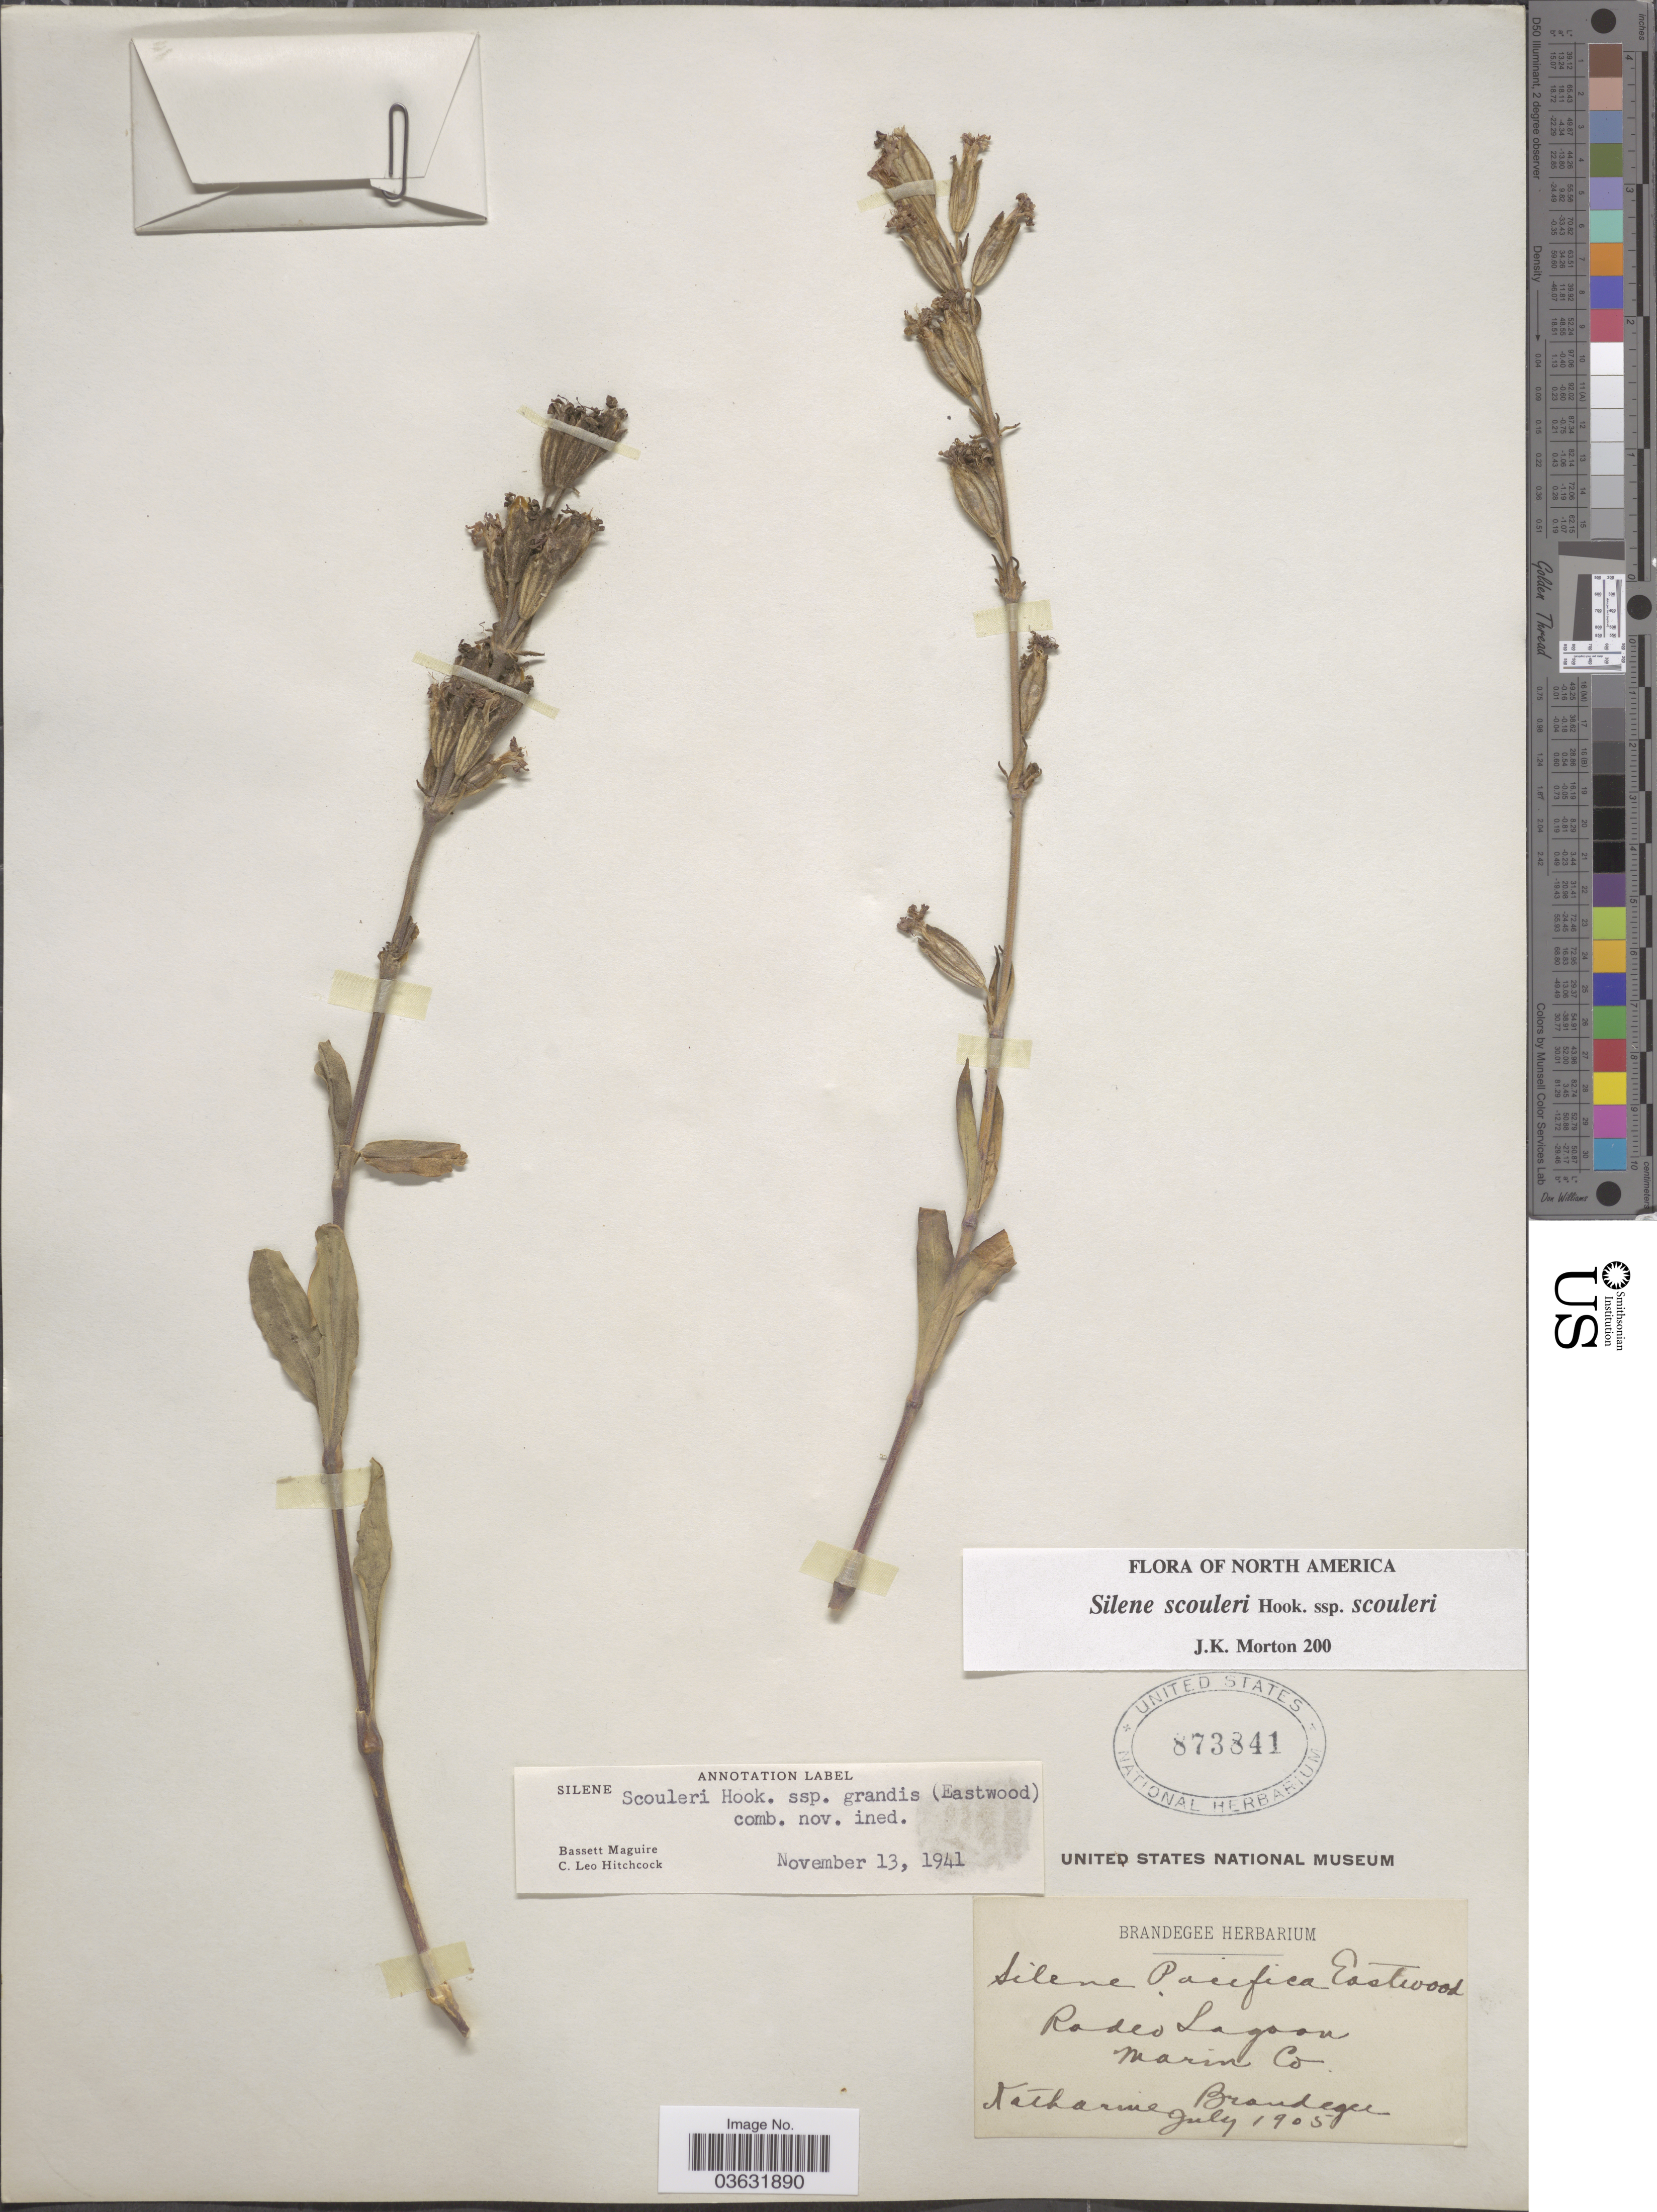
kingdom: Plantae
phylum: Tracheophyta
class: Magnoliopsida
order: Caryophyllales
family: Caryophyllaceae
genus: Silene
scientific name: Silene scouleri subsp. grandis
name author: (Eastw.) C.L. Hitchc. & Maguire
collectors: M. K. Brandegee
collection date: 1905-07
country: United States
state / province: California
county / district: Marin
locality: Rodeo Lagoon. Marin Co.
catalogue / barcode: US 873841